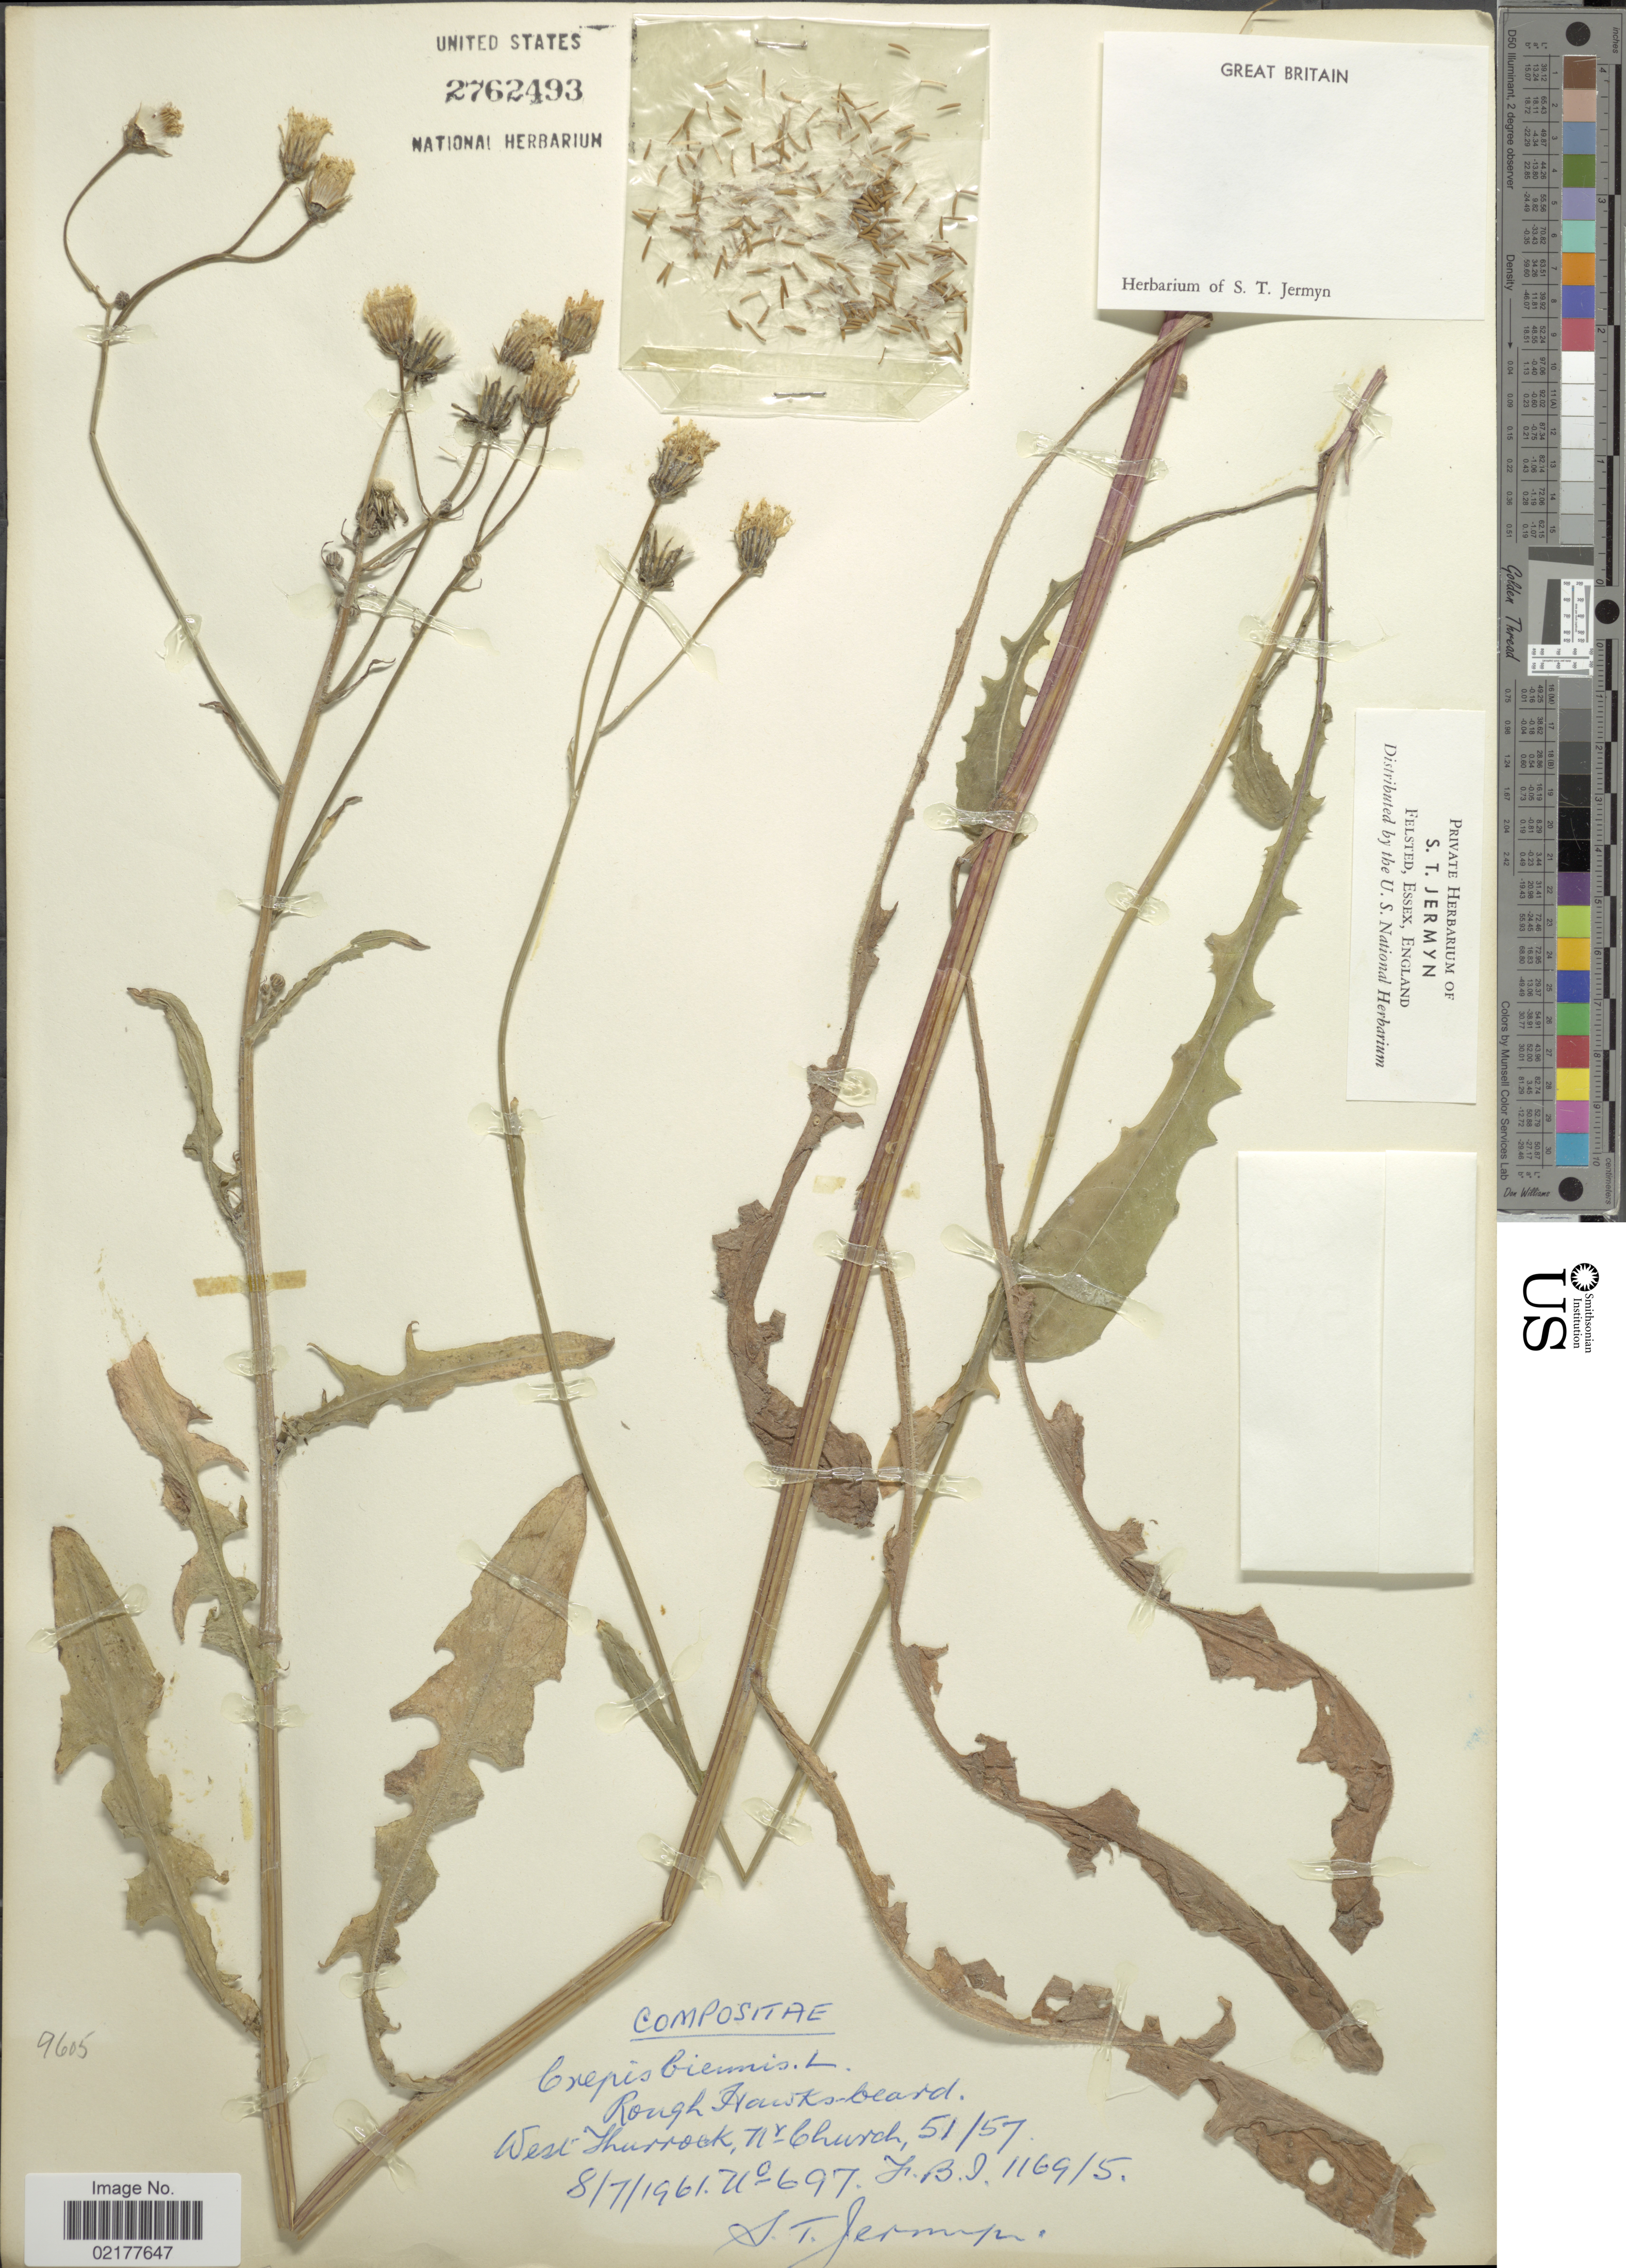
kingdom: Plantae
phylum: Tracheophyta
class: Magnoliopsida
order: Asterales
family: Asteraceae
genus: Crepis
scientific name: Crepis biennis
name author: L.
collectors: S. Jermyn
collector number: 697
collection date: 1961-07-08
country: United Kingdom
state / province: England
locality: Railway, West Thurrock.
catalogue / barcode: US 2762493